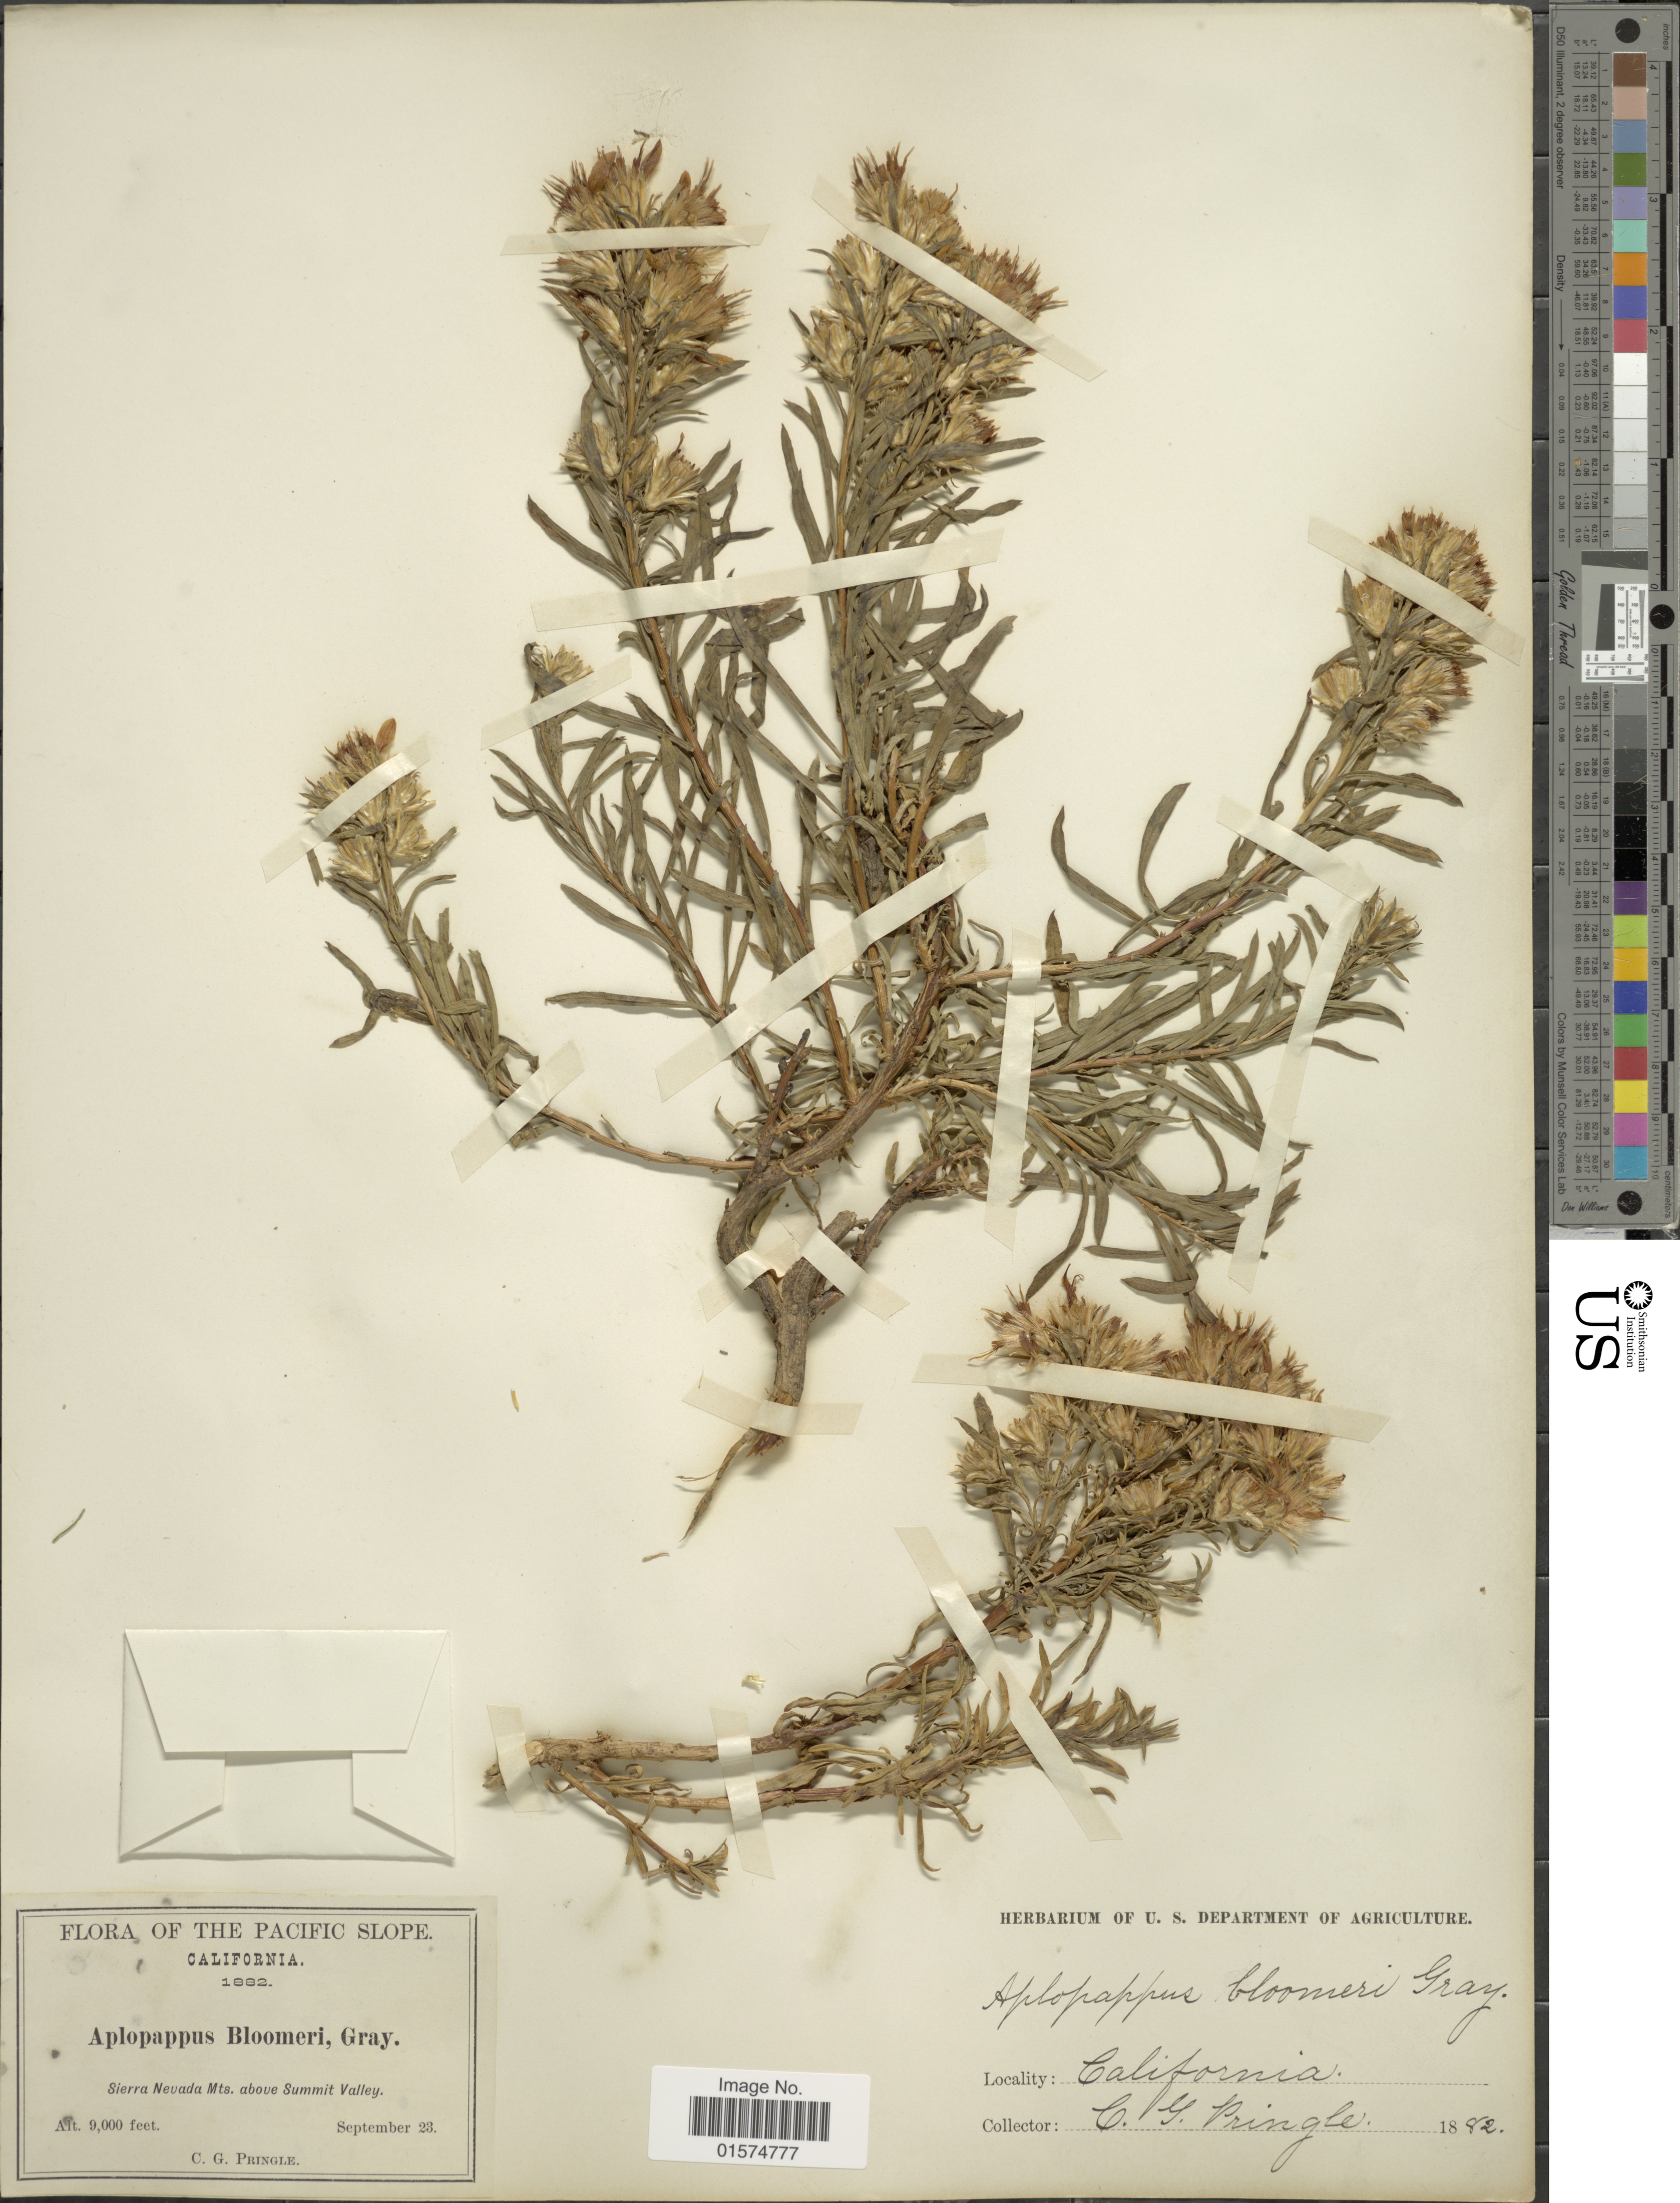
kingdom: Plantae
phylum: Tracheophyta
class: Magnoliopsida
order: Asterales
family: Asteraceae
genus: Ericameria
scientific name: Ericameria bloomeri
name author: (A. Gray) J.F. Macbr.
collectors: C. G. Pringle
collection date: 1882-09-23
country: United States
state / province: California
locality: Pacific Slope. Sierra Nevada Mts. above Summit Valley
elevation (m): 2743